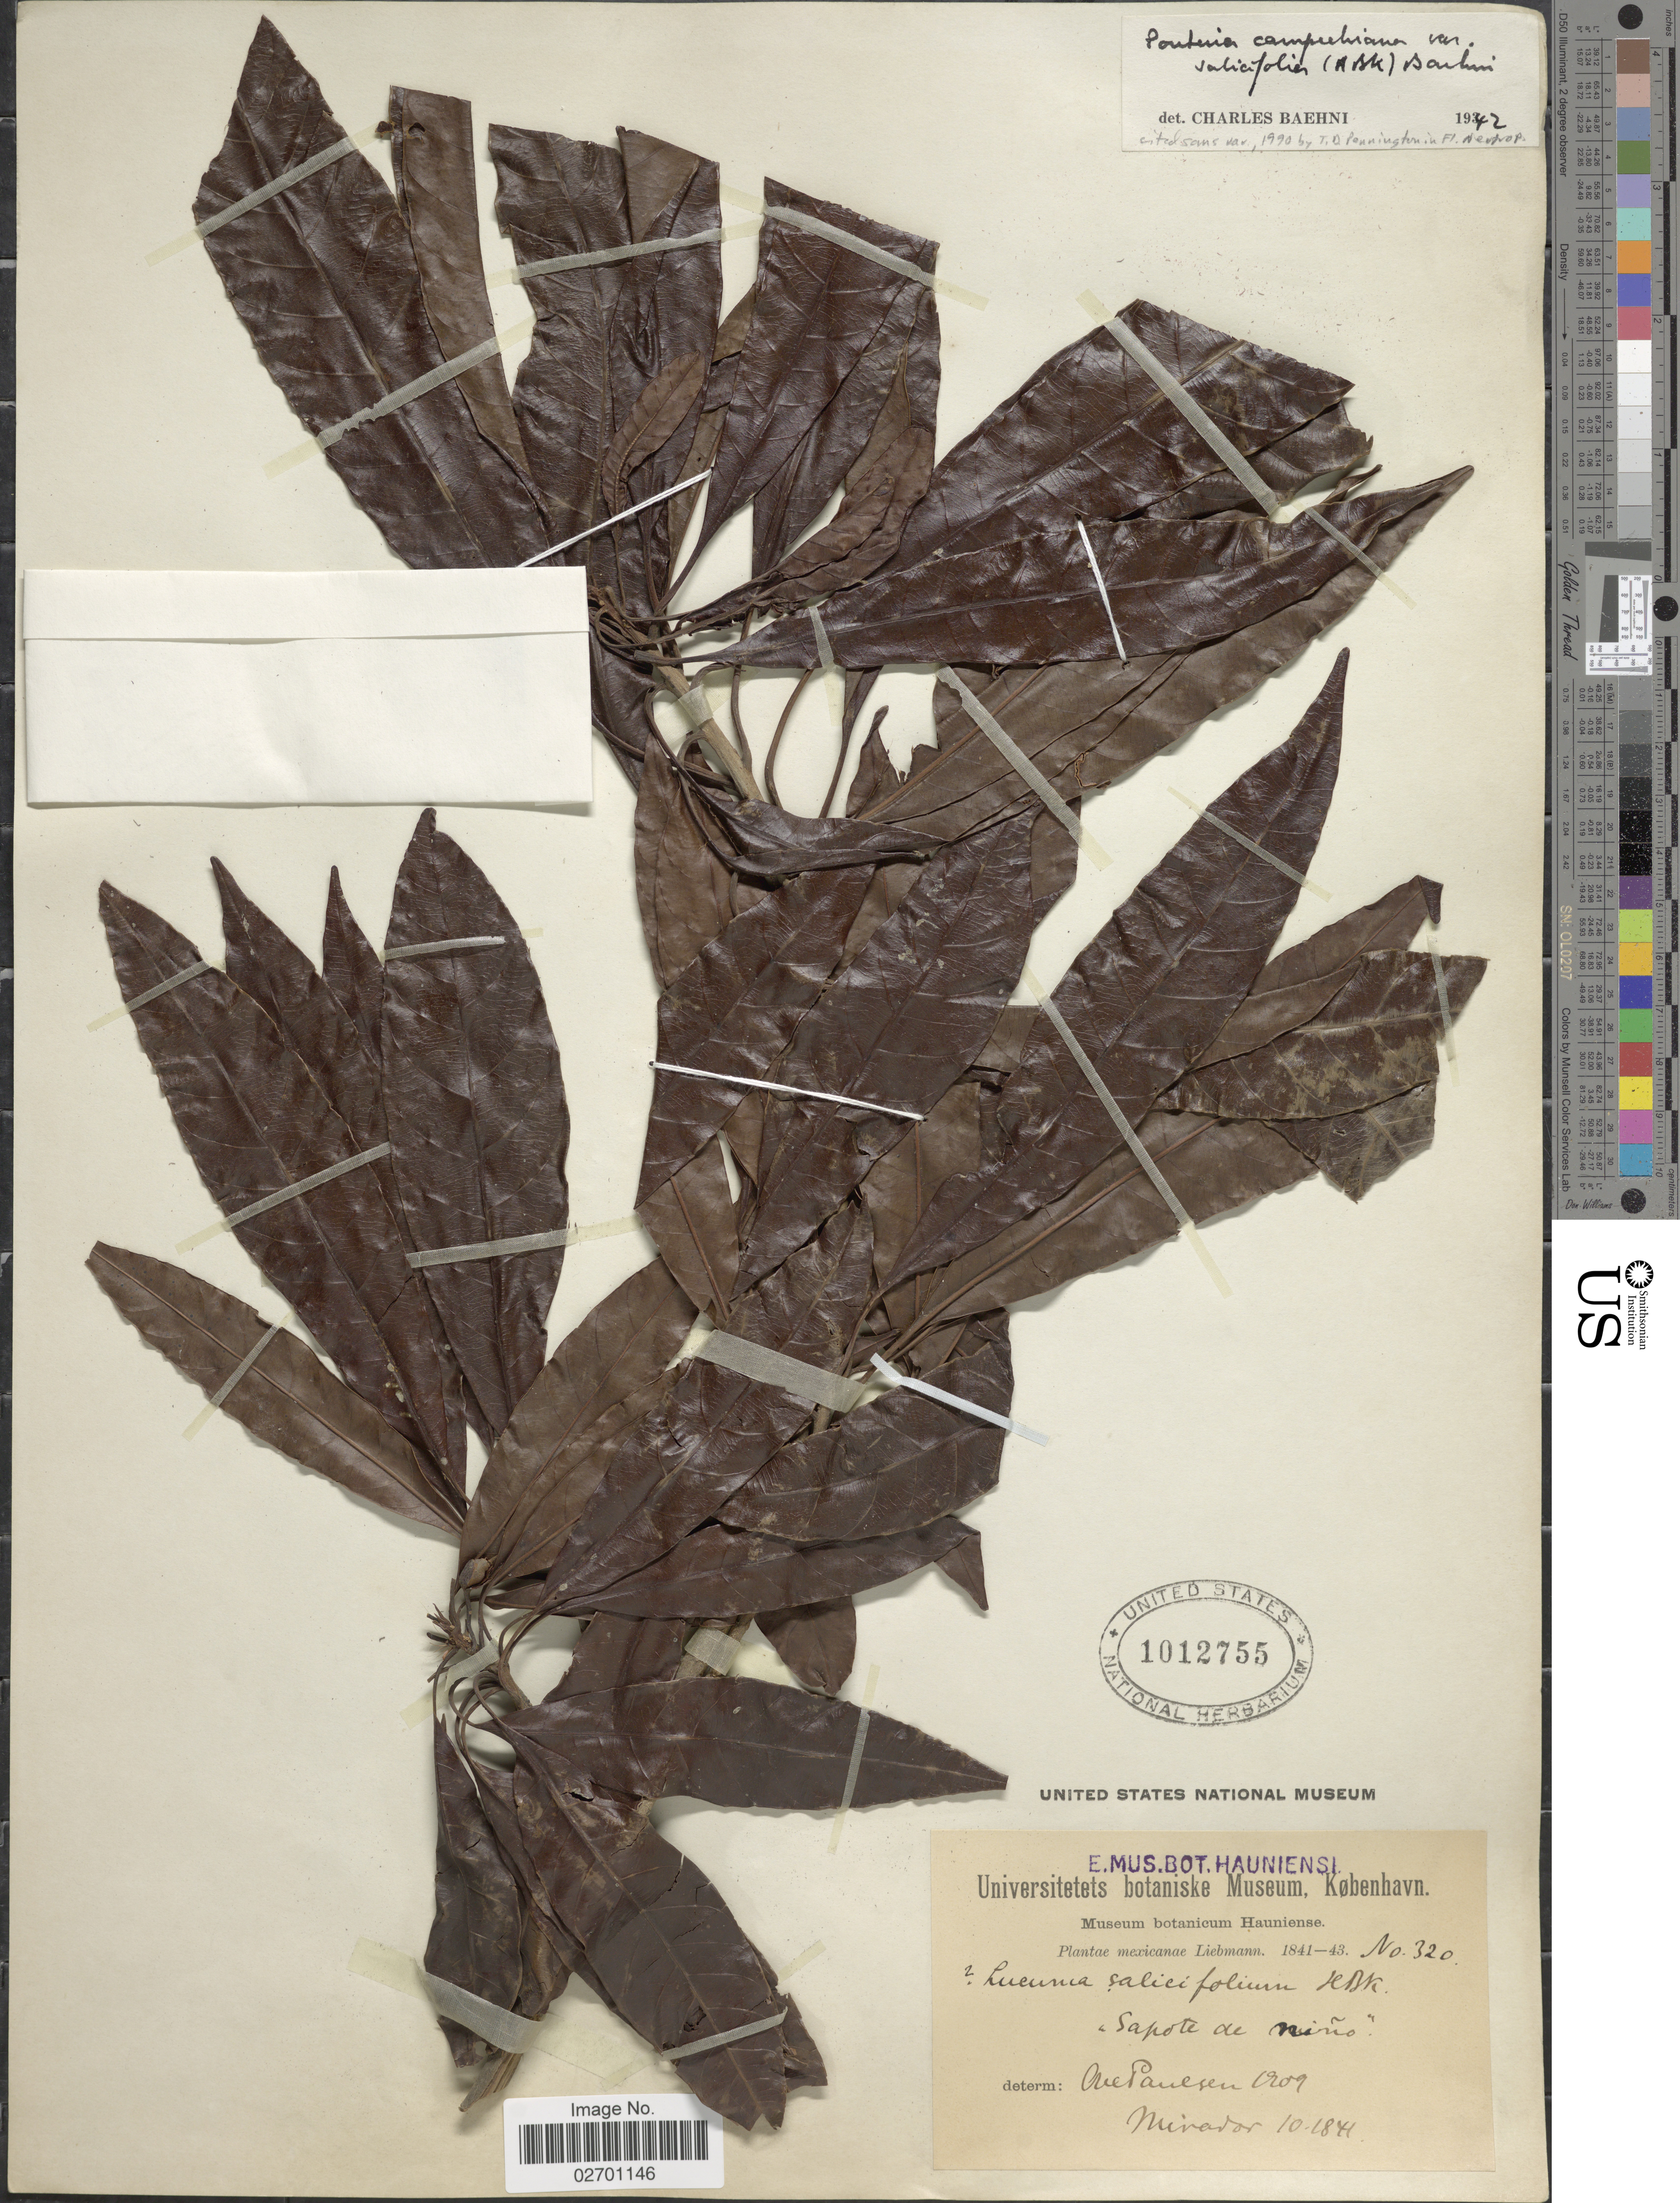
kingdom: Plantae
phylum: Tracheophyta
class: Magnoliopsida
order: Ericales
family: Sapotaceae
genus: Pouteria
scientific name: Pouteria campechiana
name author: (Kunth) Baehni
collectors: Liebmann, --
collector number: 320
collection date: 1841/1843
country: Mexico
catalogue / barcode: US 1012755